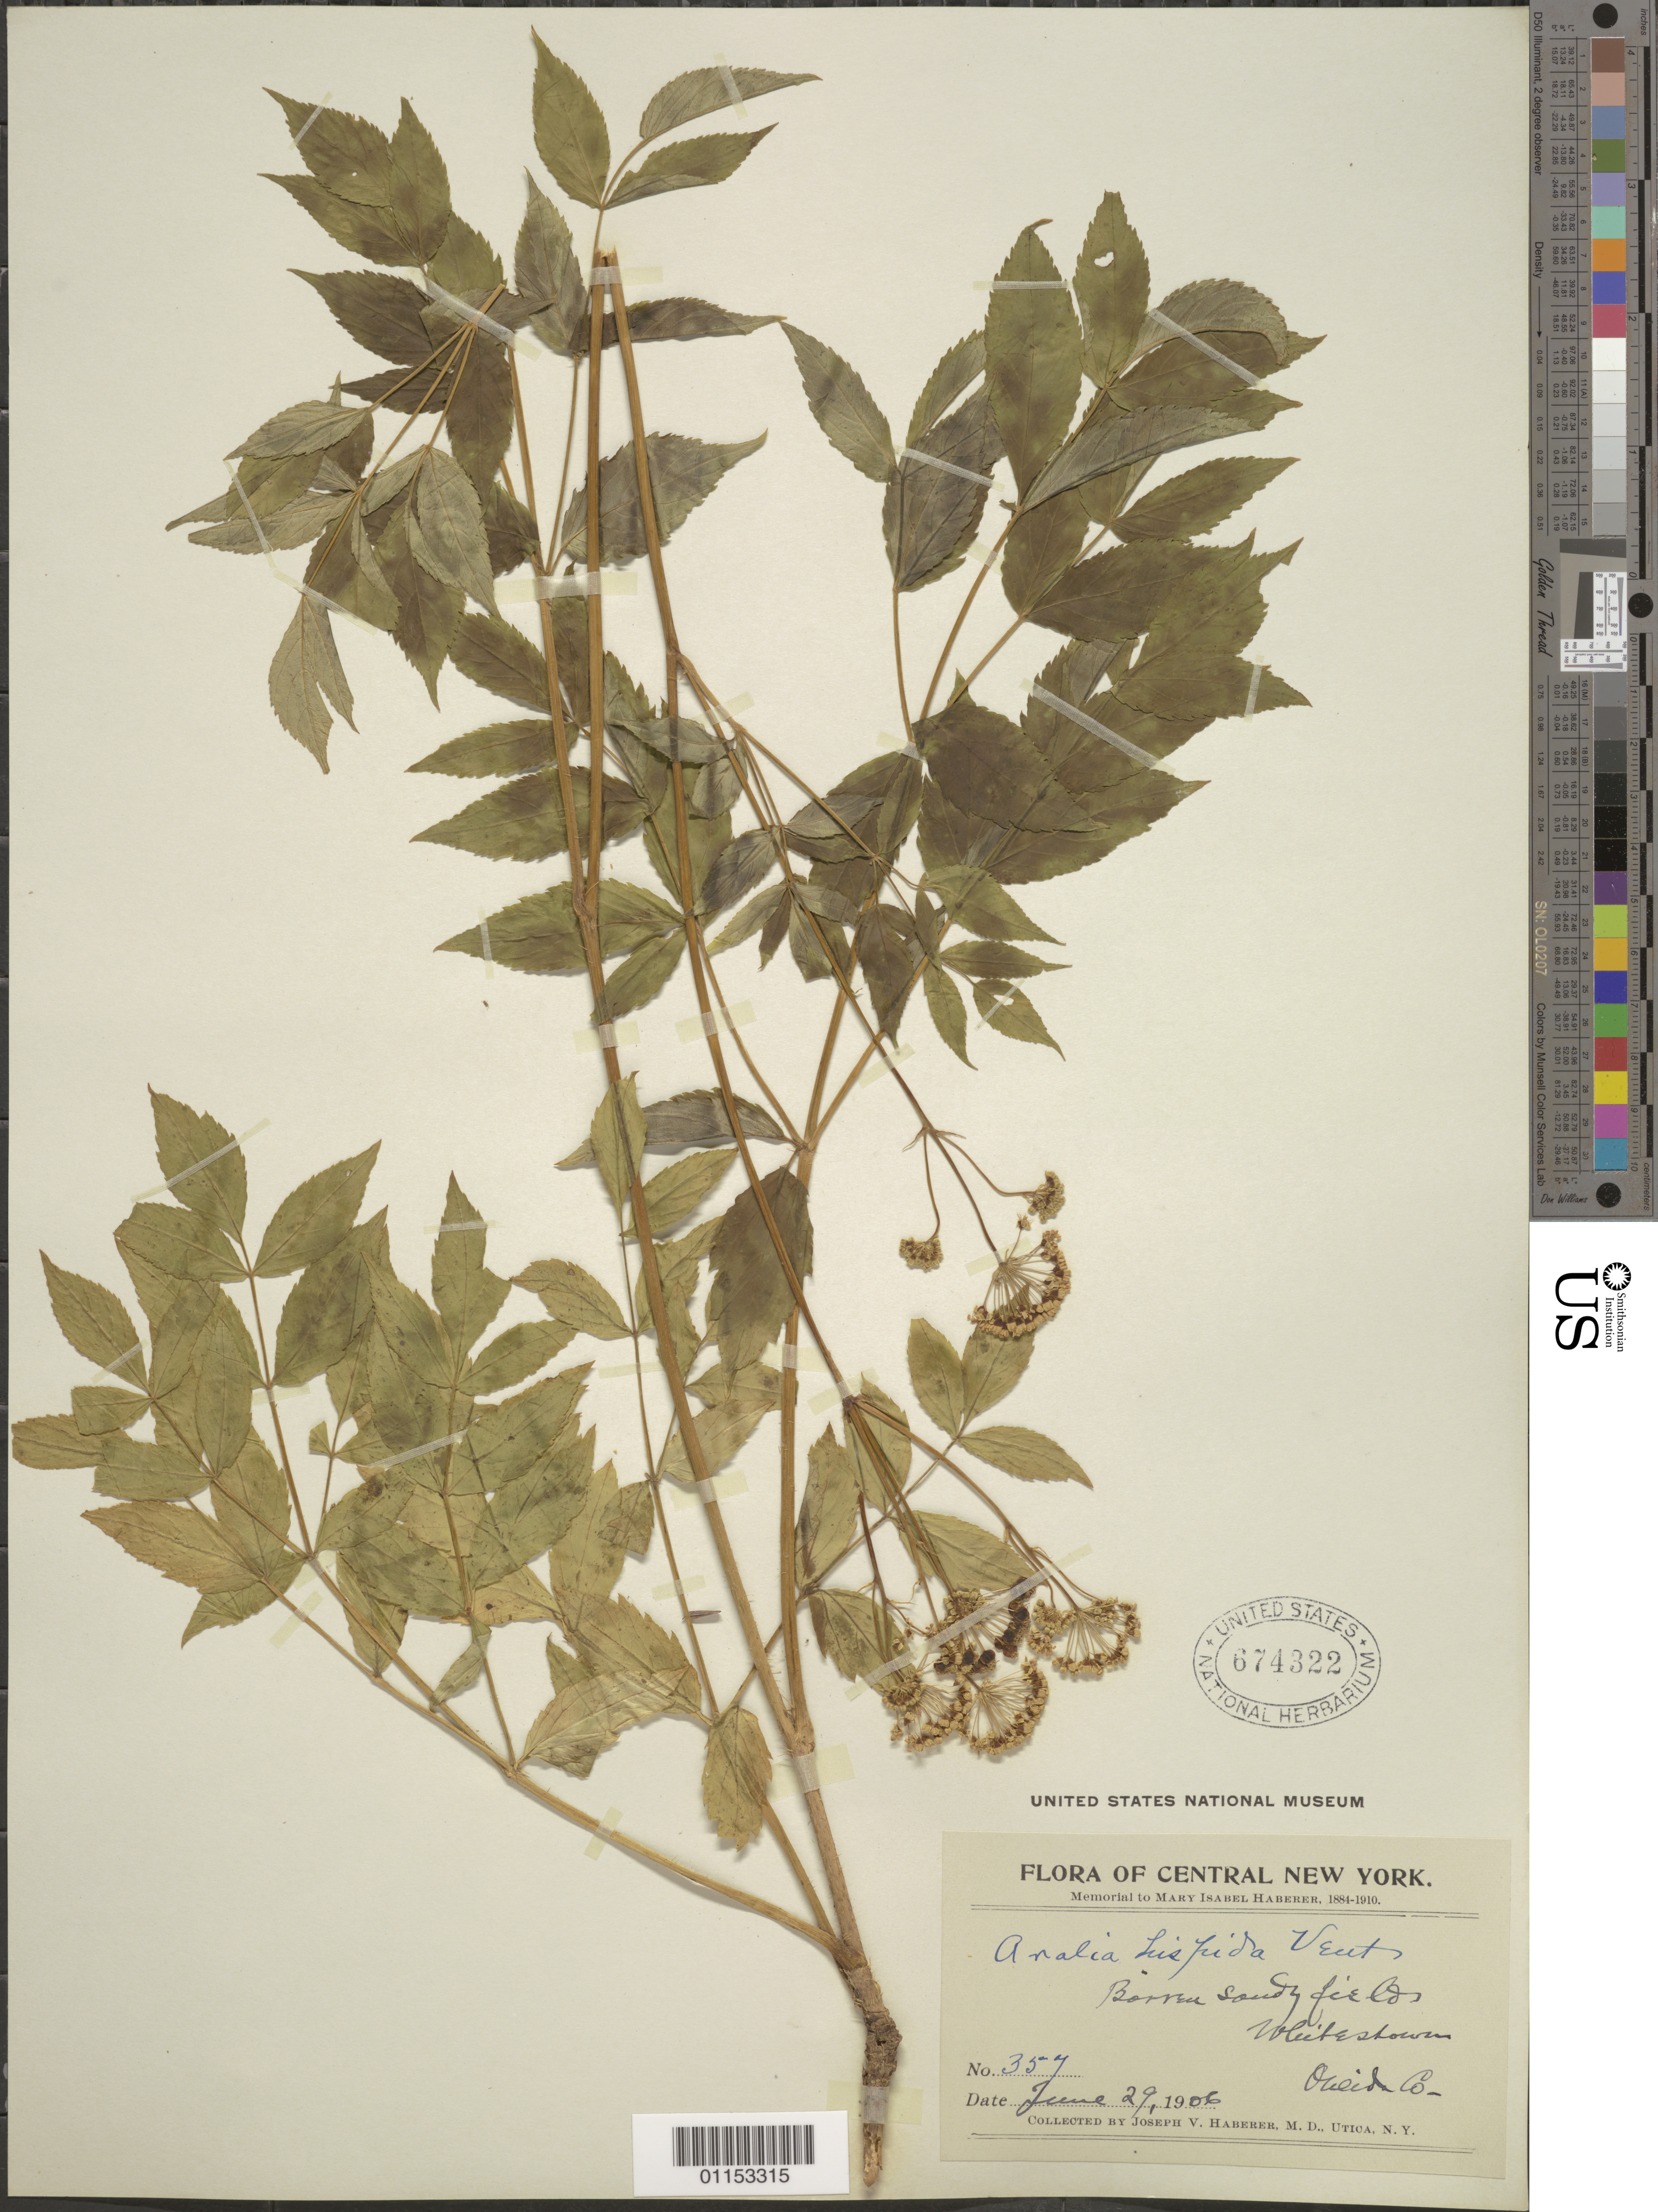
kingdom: Plantae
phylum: Tracheophyta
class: Magnoliopsida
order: Apiales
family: Araliaceae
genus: Aralia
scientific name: Aralia hispida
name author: Vent.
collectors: J. V. Haberer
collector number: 357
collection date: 1906-06-29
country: United States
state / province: New York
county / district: Oneida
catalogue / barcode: US 674322